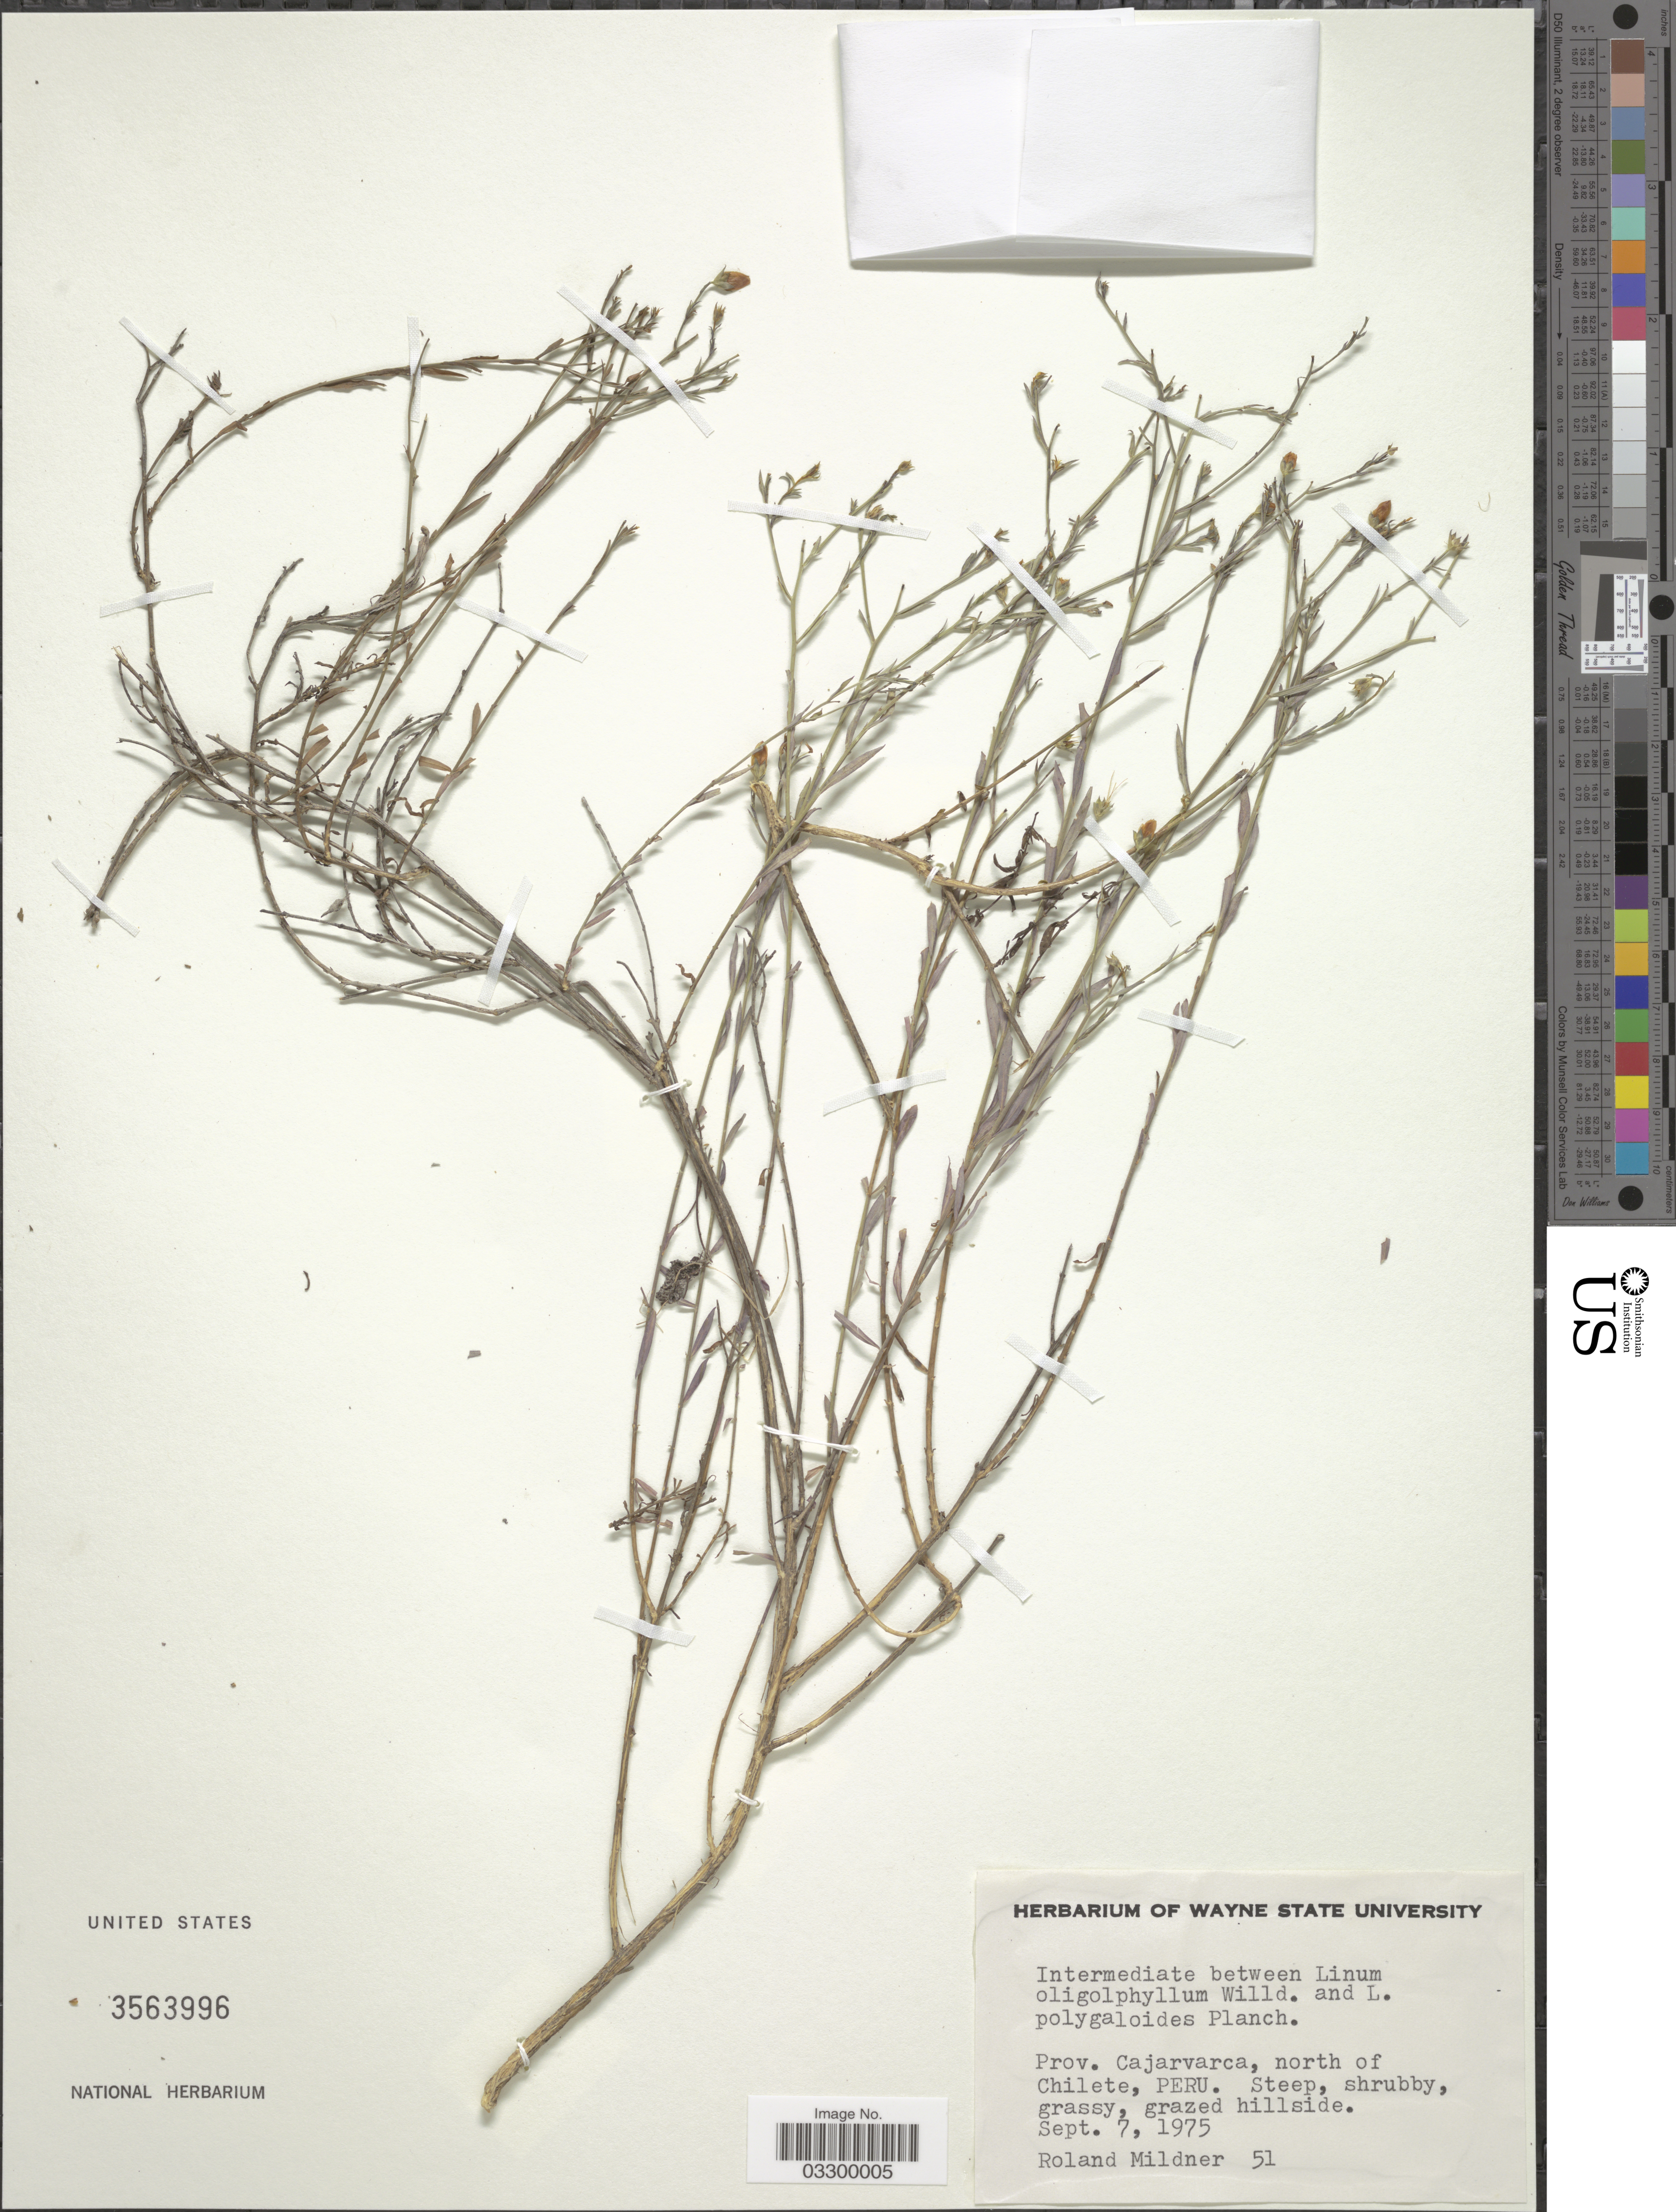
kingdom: Plantae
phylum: Tracheophyta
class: Magnoliopsida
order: Malpighiales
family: Linaceae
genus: Linum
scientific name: Linum oligophyllum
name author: Willd. ex Schult.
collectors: R. Mildner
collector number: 51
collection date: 1975-09-07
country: Peru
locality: Prov. Cajarvarca, north of Chilete.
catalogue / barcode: US 3563996